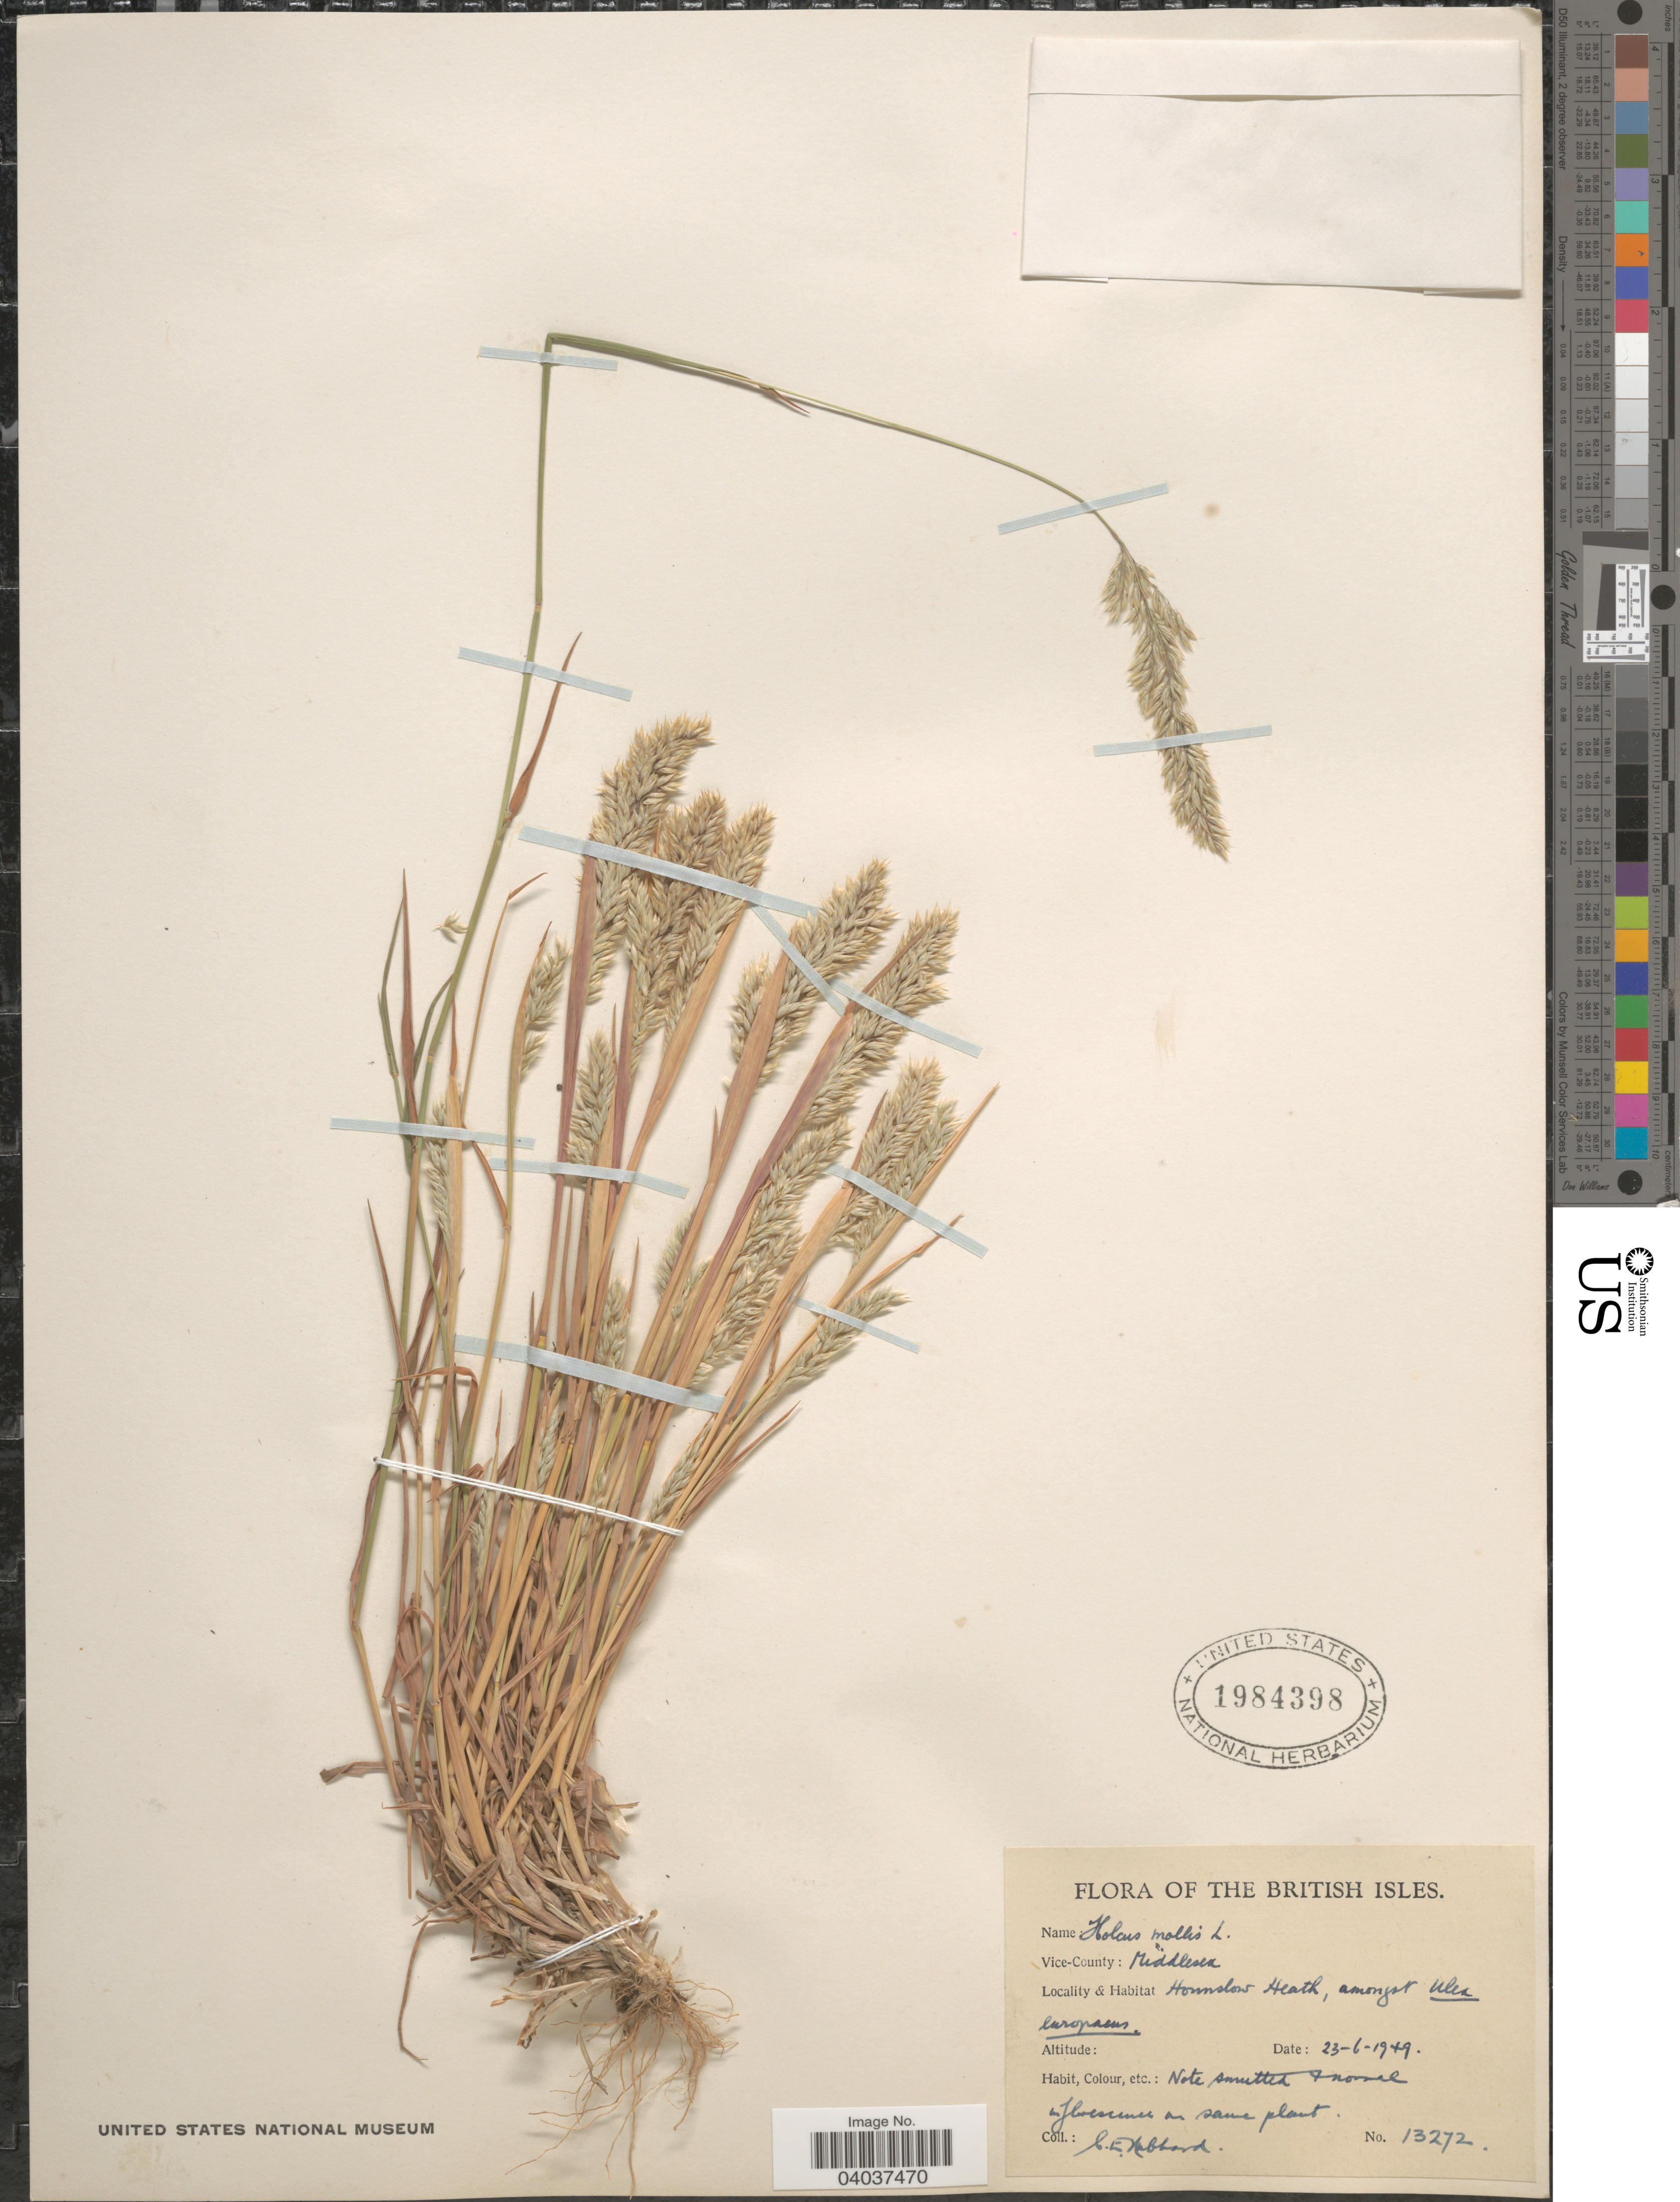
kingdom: Plantae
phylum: Tracheophyta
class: Liliopsida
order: Poales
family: Poaceae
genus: Holcus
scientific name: Holcus mollis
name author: L.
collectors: C. E. Hubbard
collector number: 13272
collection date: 1949-06-23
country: United Kingdom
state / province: England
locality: The British Isles. Vice-County: Middlesex. Hounslow Heath.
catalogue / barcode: US 1984398